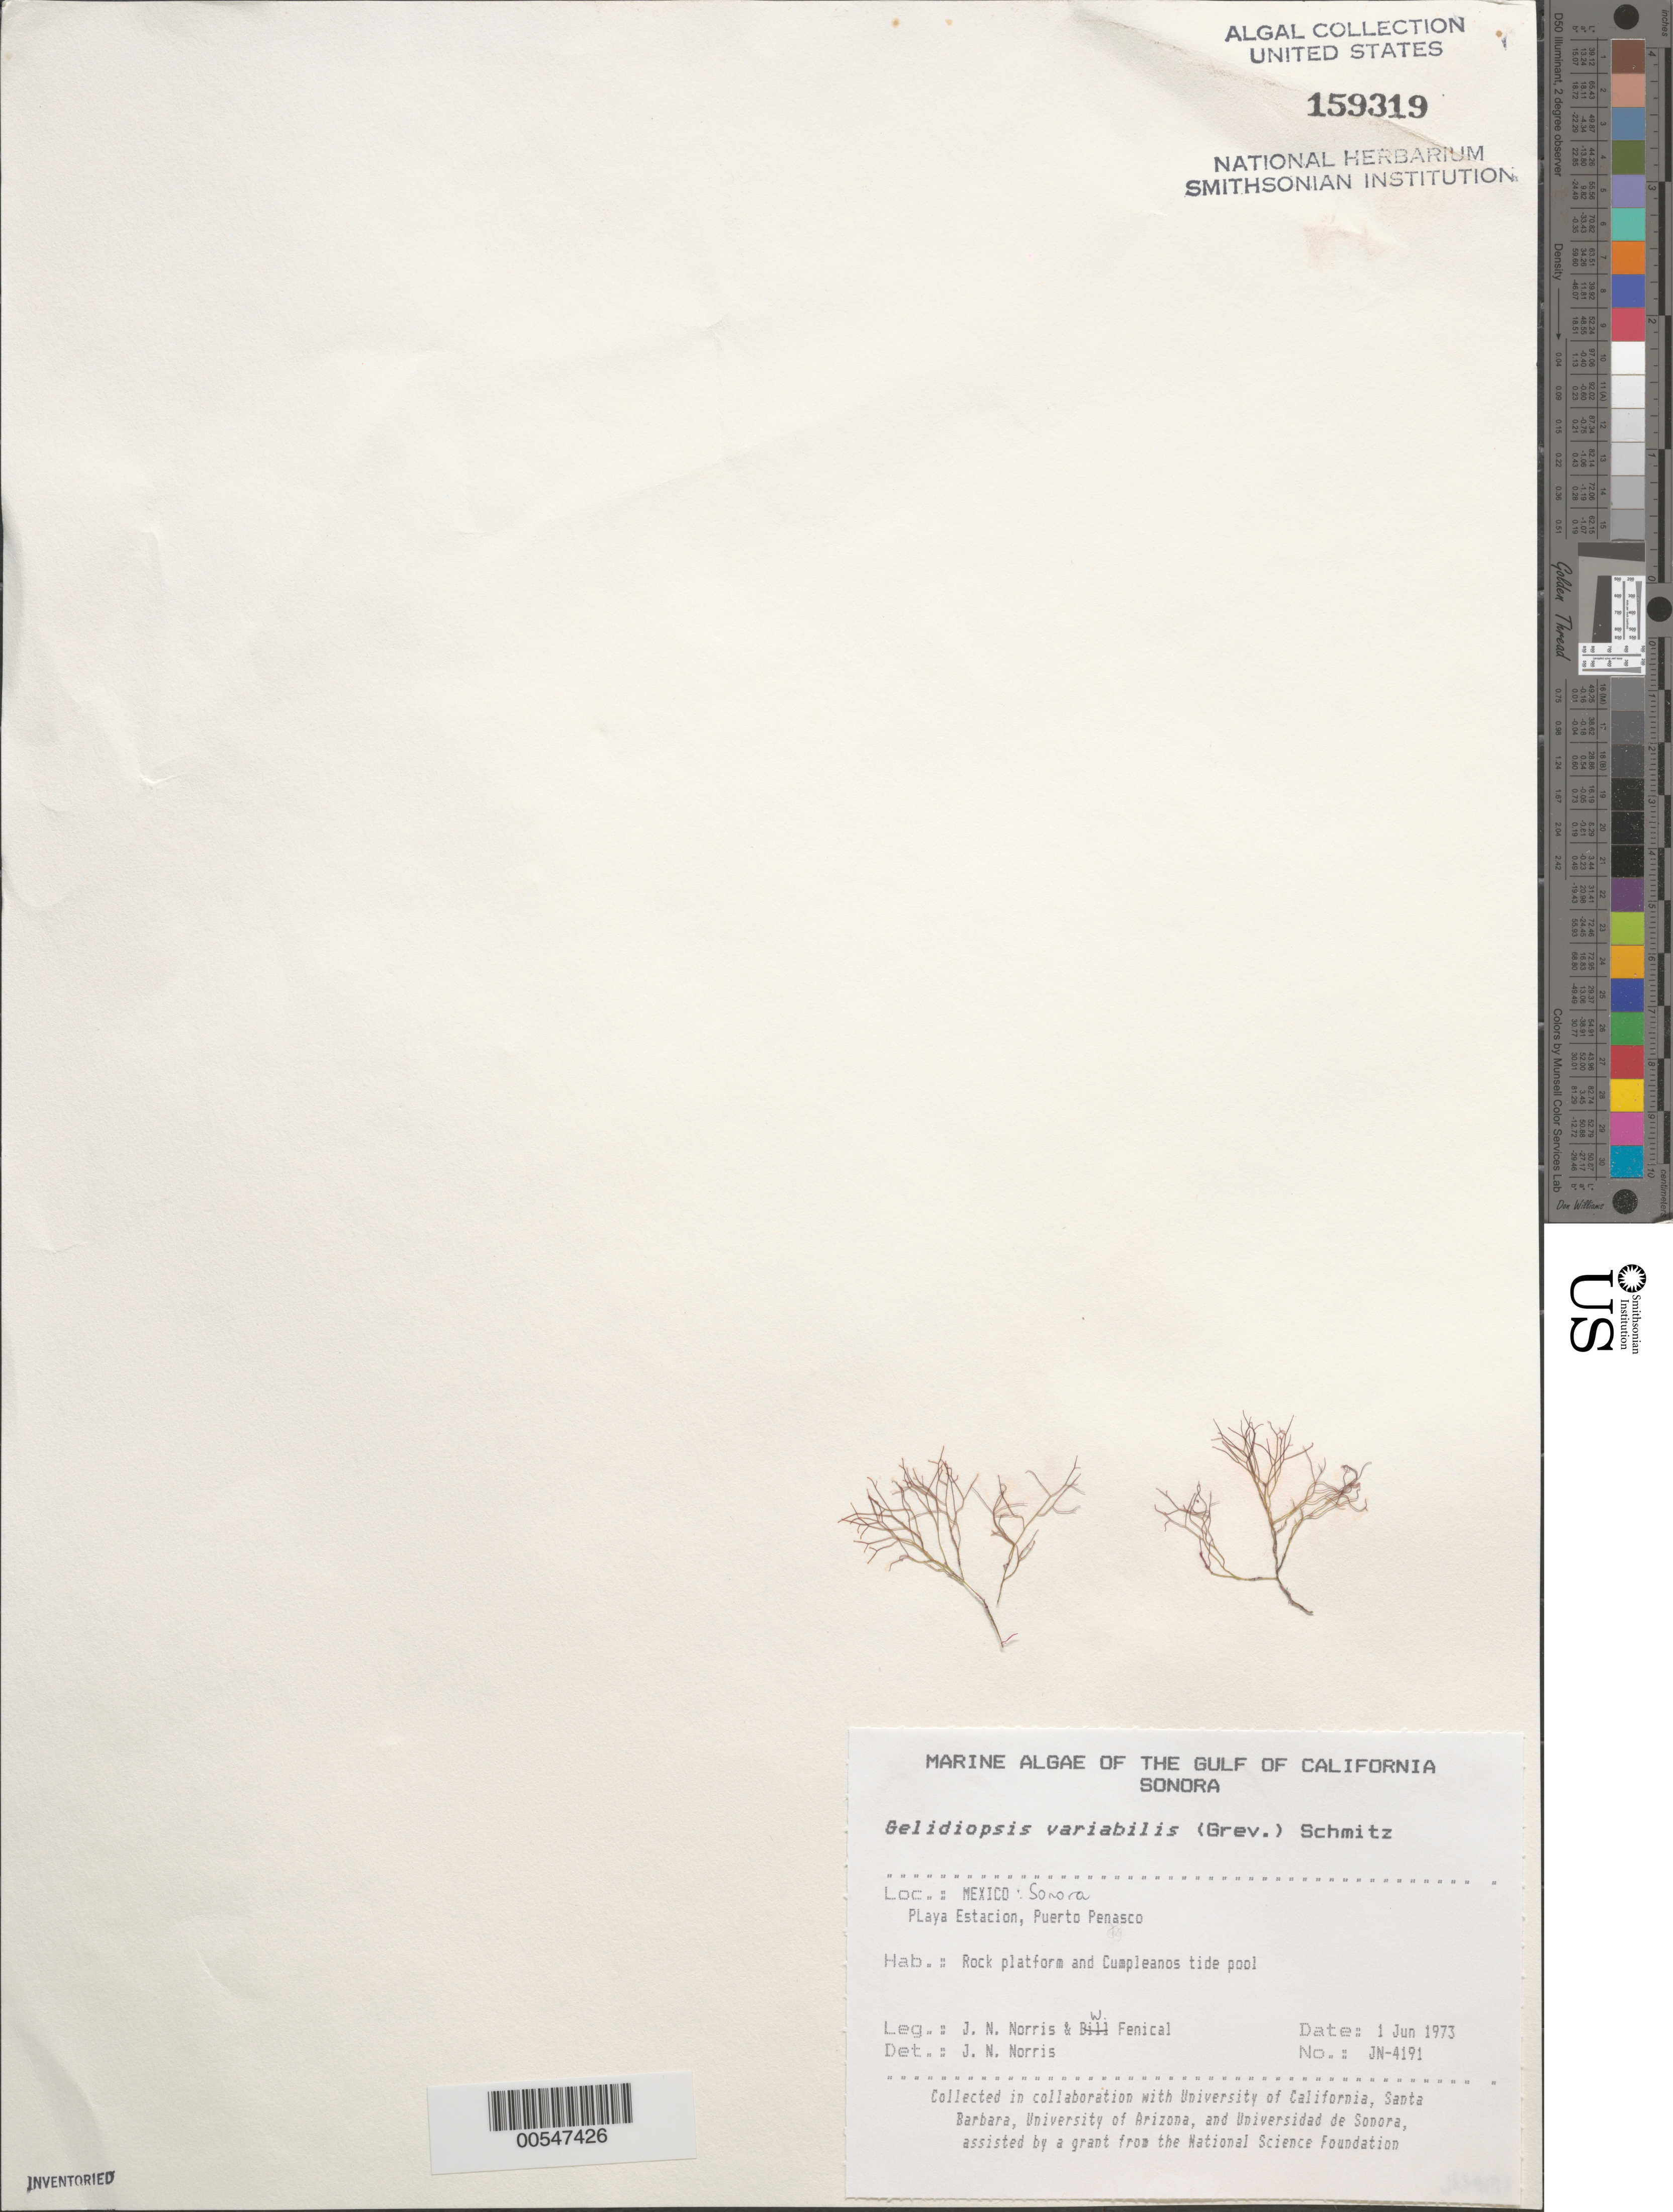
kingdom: Plantae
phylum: Rhodophyta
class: Florideophyceae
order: Rhodymeniales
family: Lomentariaceae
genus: Ceratodictyon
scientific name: Ceratodictyon variabile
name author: (J. Agardh) R.E. Norris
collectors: J. N. Norris & W. Fenical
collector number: JN-4191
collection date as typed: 01 Jun 1973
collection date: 1973-06-01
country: Mexico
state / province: Sonora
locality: Playa Estacion, Puerto Penasco, Cumpleanos Tide Pool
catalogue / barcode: US 159319